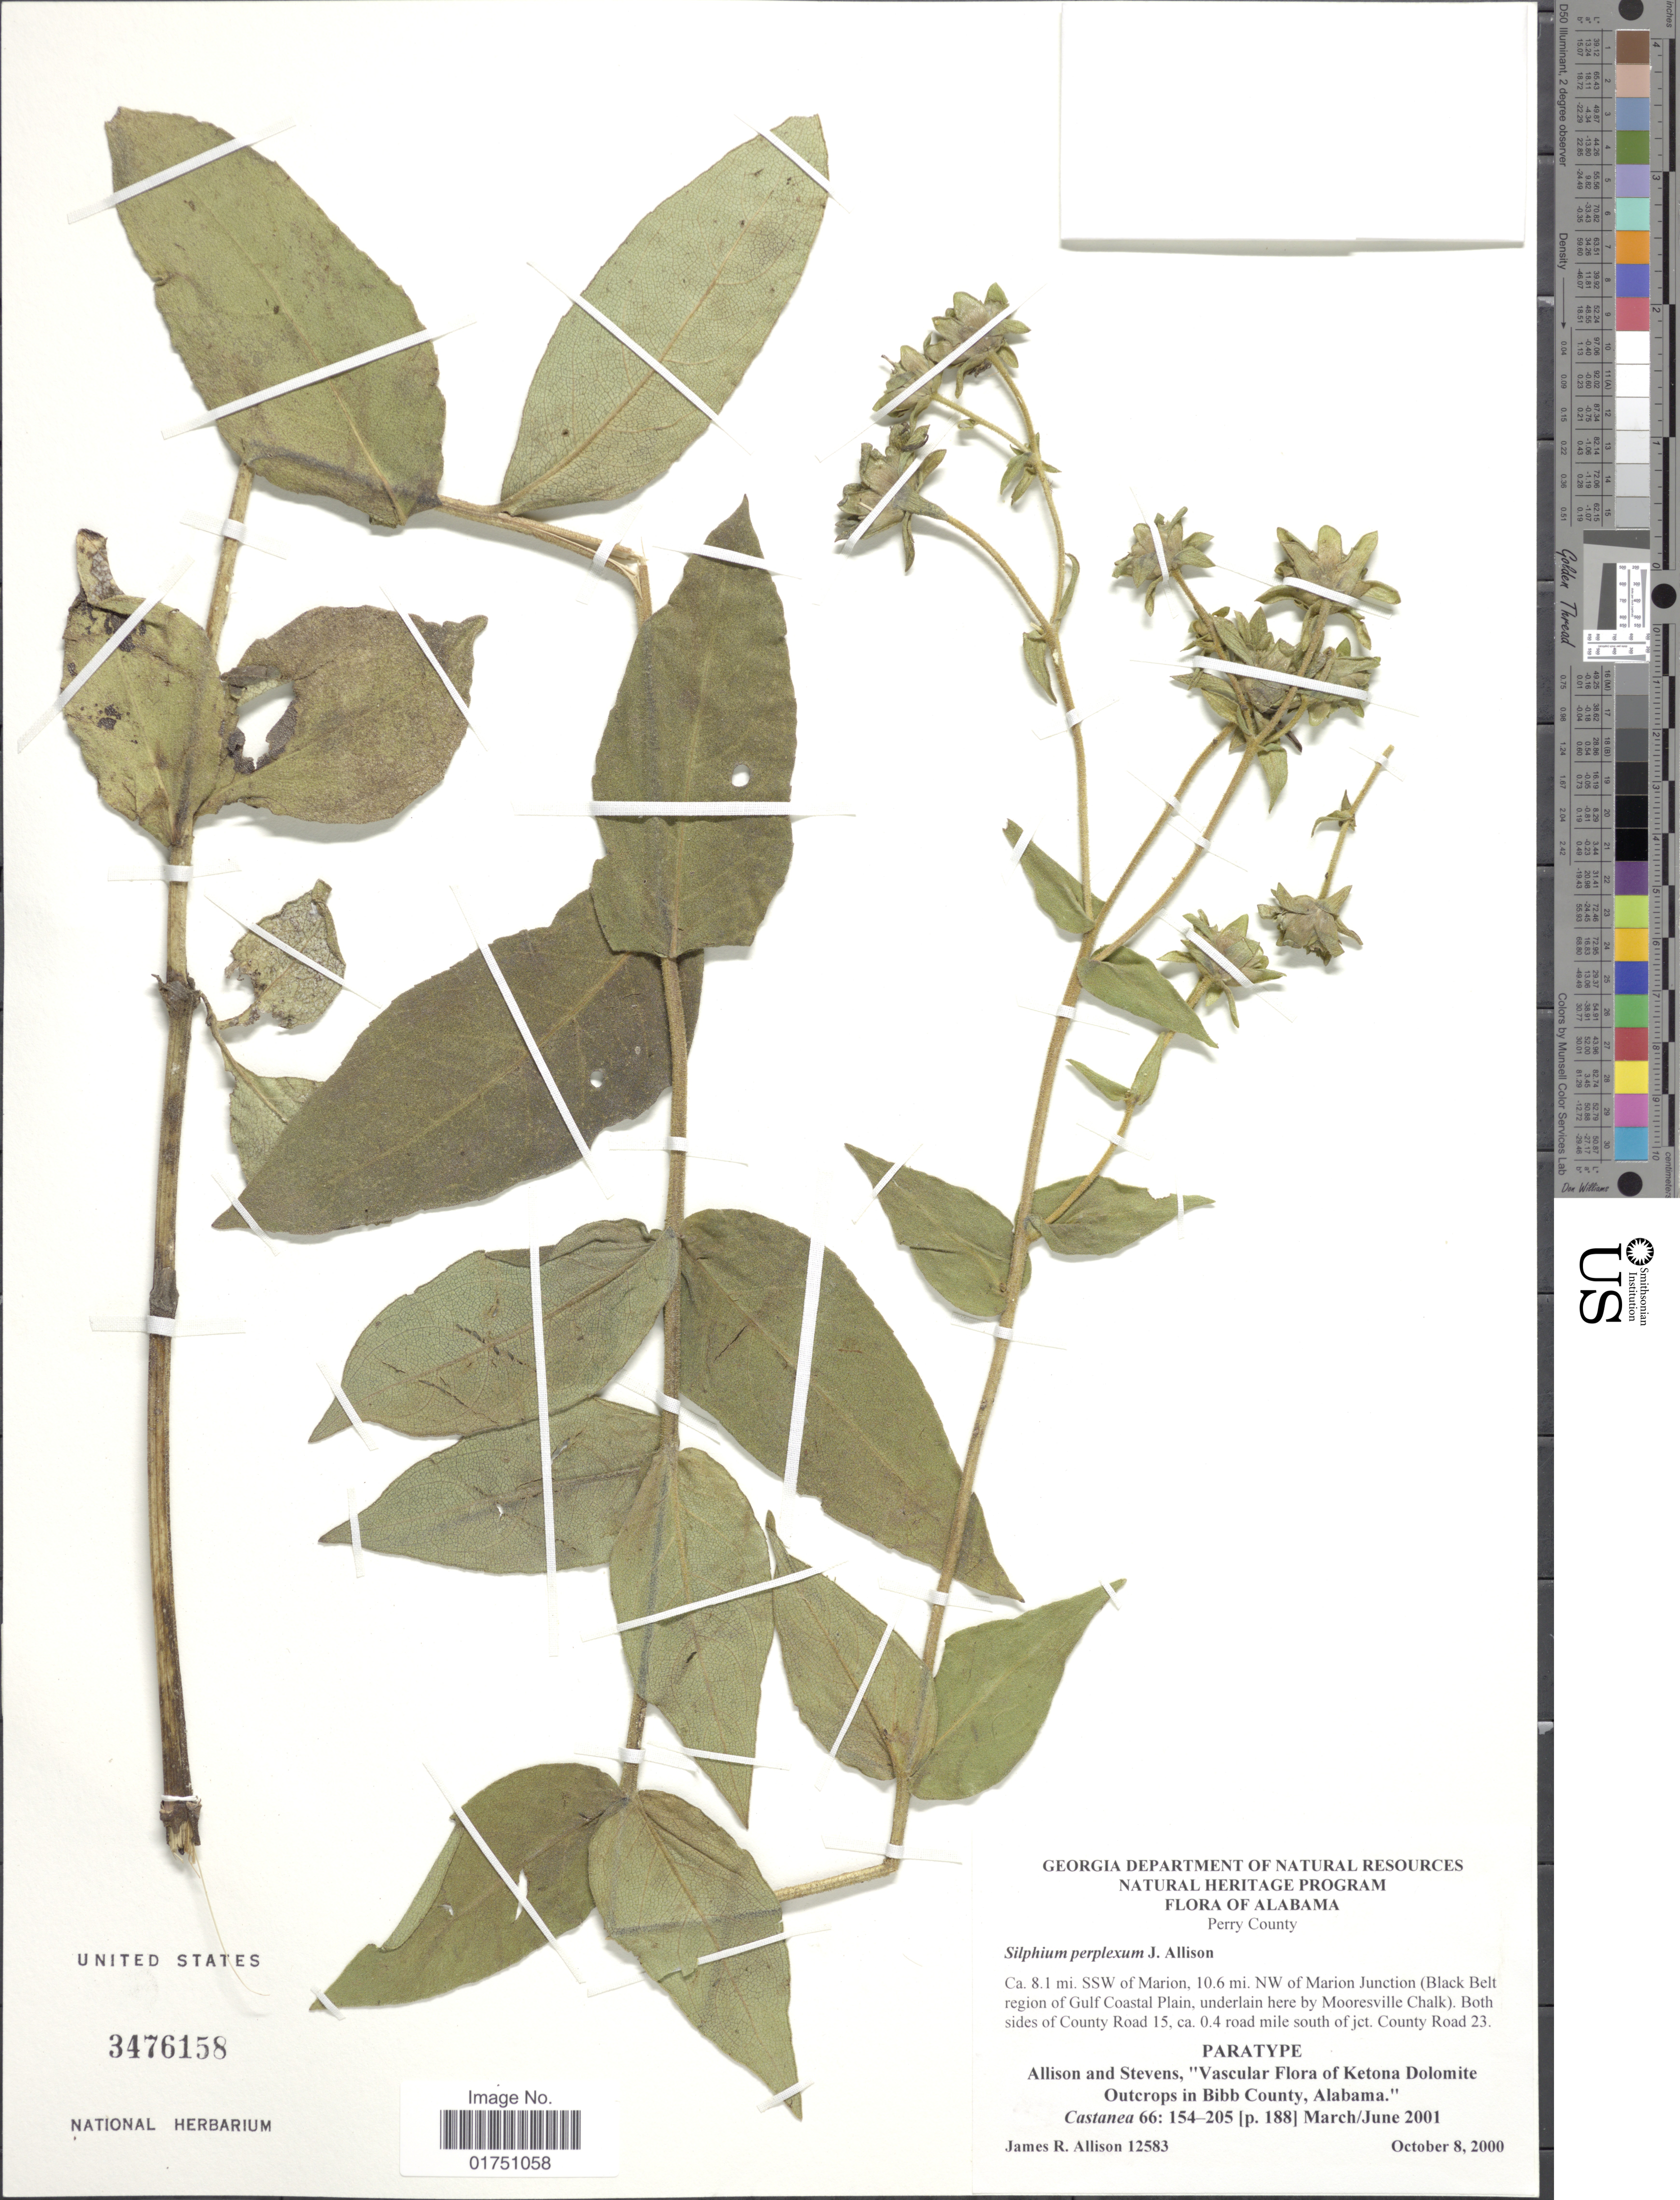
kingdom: Plantae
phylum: Tracheophyta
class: Magnoliopsida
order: Asterales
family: Asteraceae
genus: Silphium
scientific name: Silphium perplexum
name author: J.R. Allison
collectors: J. R. Allison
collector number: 12583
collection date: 2000-10-08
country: United States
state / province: Alabama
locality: Perry County. Ca. 8.1 mi. SSW of Marion, 10.6 mi. NW of Marion Junction (Black Belt region of Gulf Coastal Plain, underlain here by Mooresville Chalk). Both sides of County Road 15, ca. 0.4 road mile south of jct. County Road 23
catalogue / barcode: US 3476158